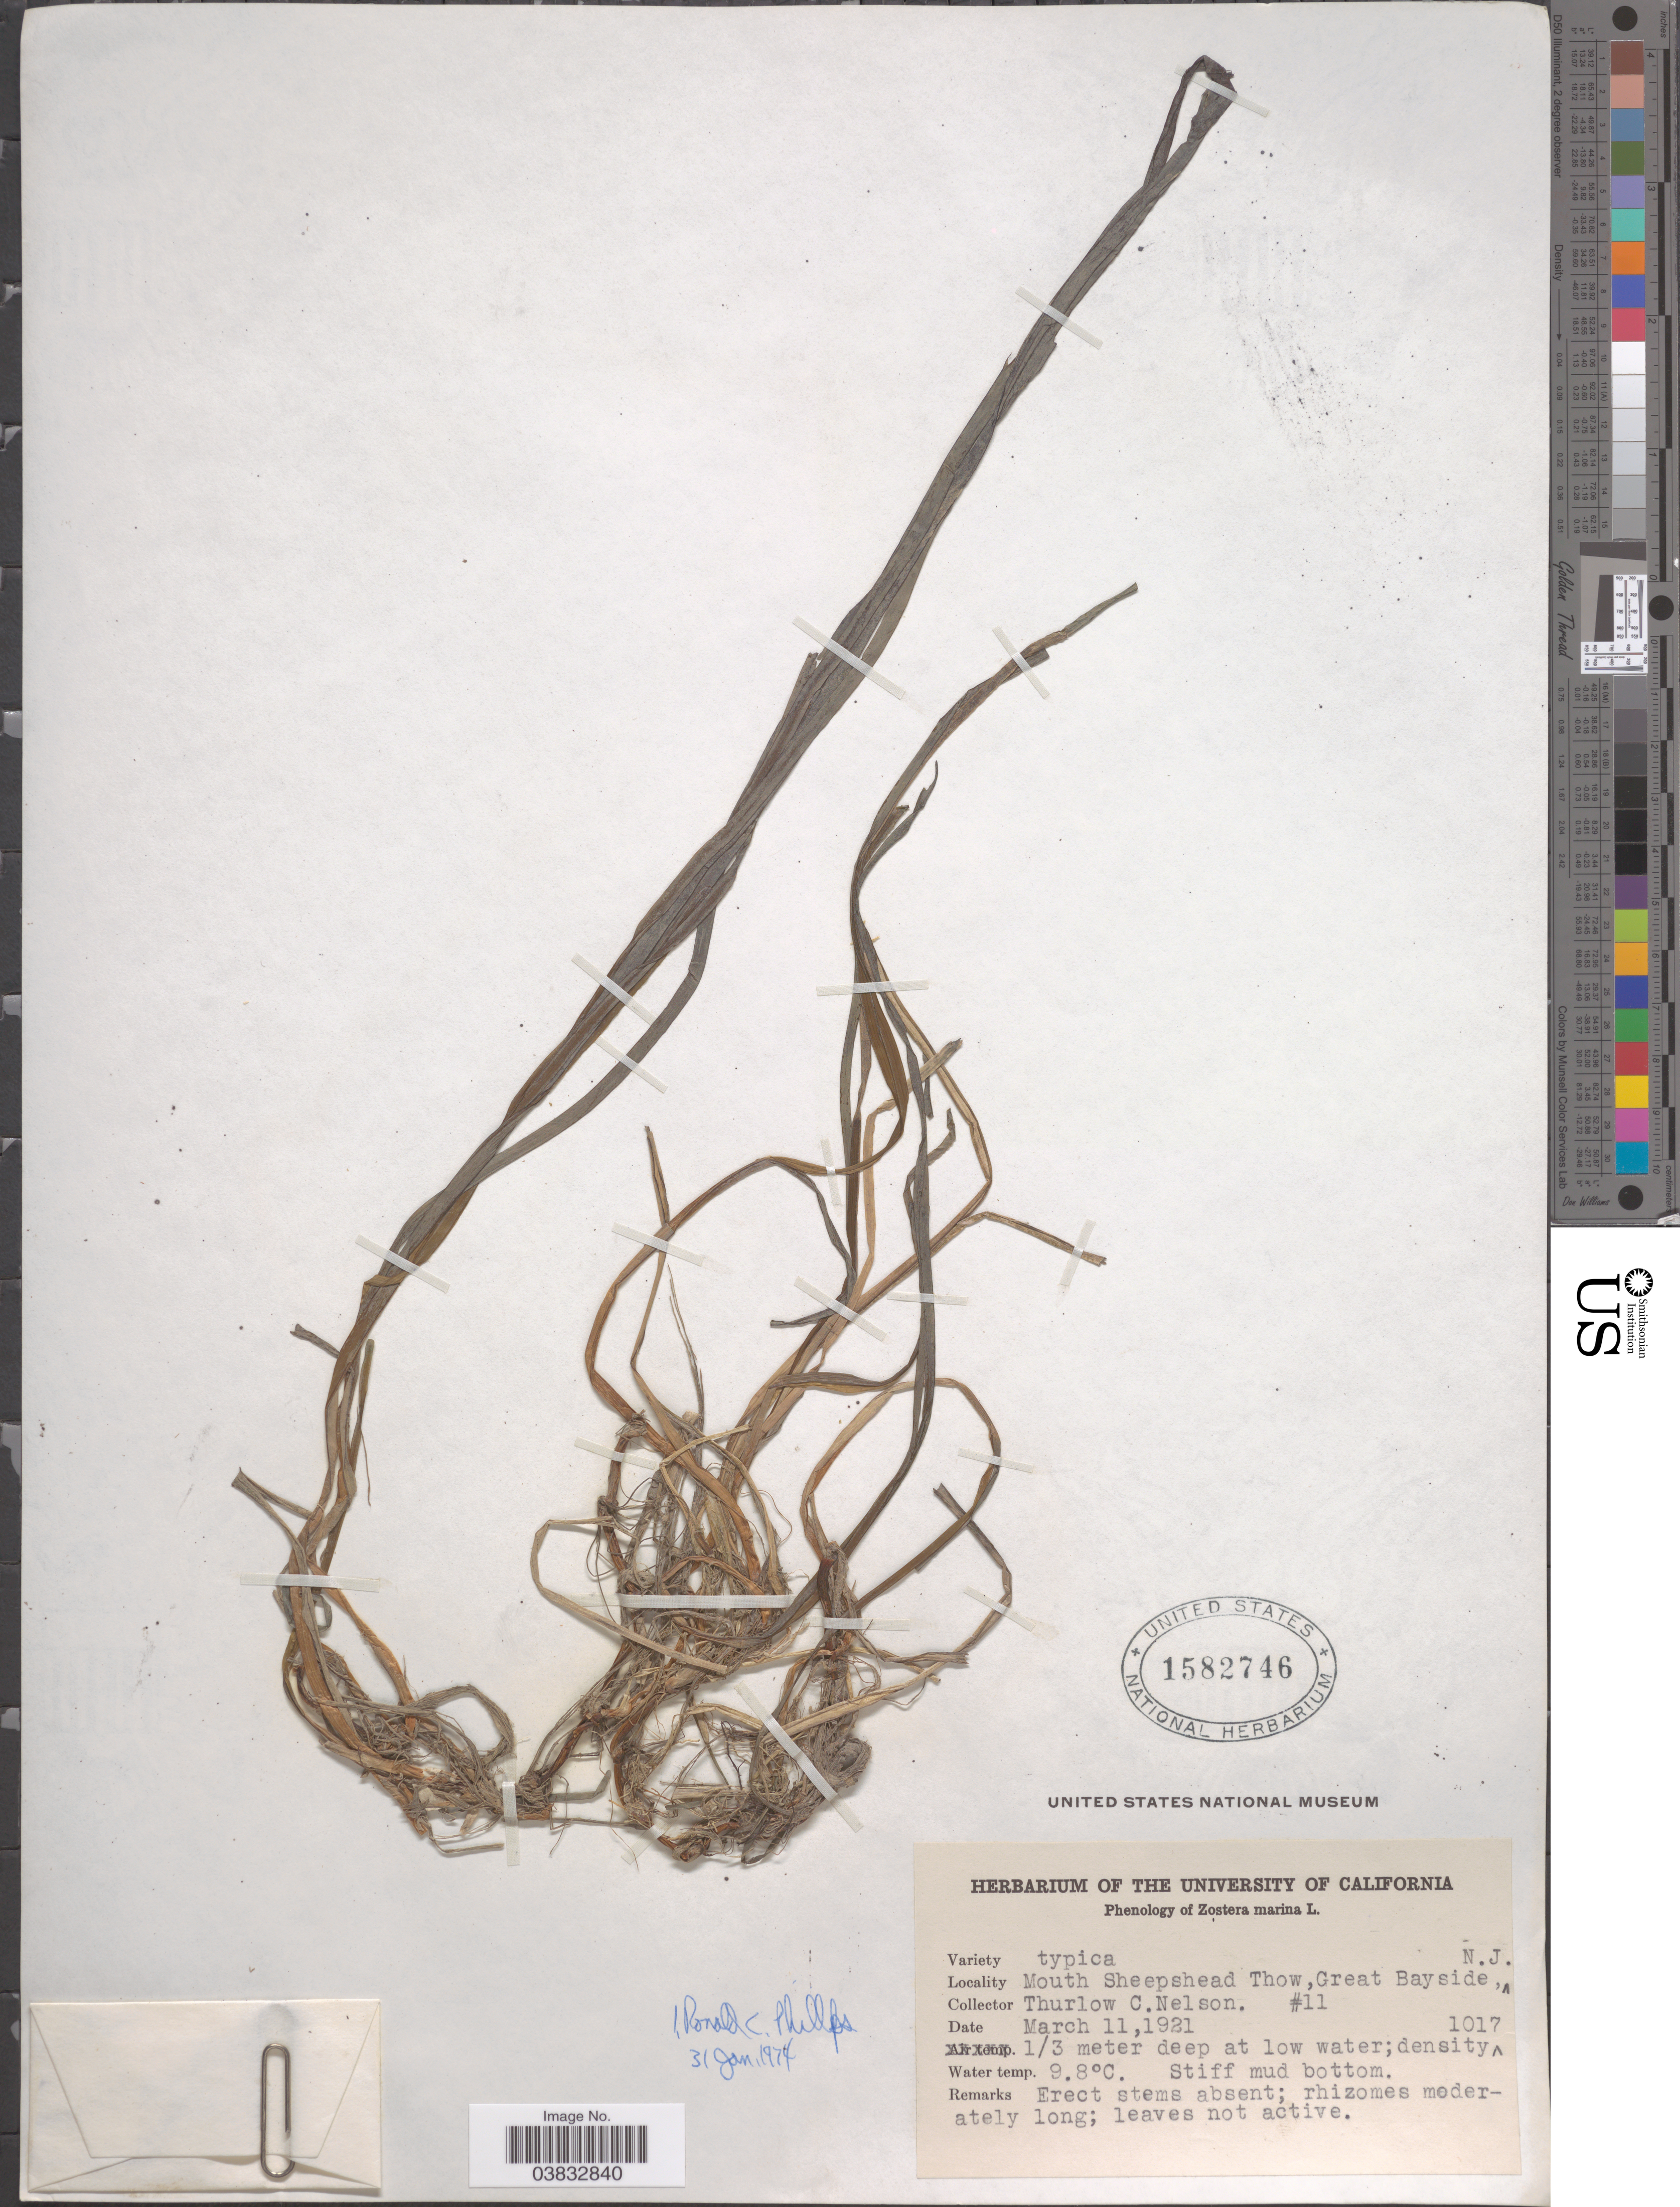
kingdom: Plantae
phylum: Tracheophyta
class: Liliopsida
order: Alismatales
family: Zosteraceae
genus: Zostera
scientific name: Zostera marina var. typica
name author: L.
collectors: T. C. Nelson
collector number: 11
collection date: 1921-03-11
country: United States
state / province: New Jersey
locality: Mouth Sheepshead Thow, Great Bayside.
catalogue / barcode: US 1582746